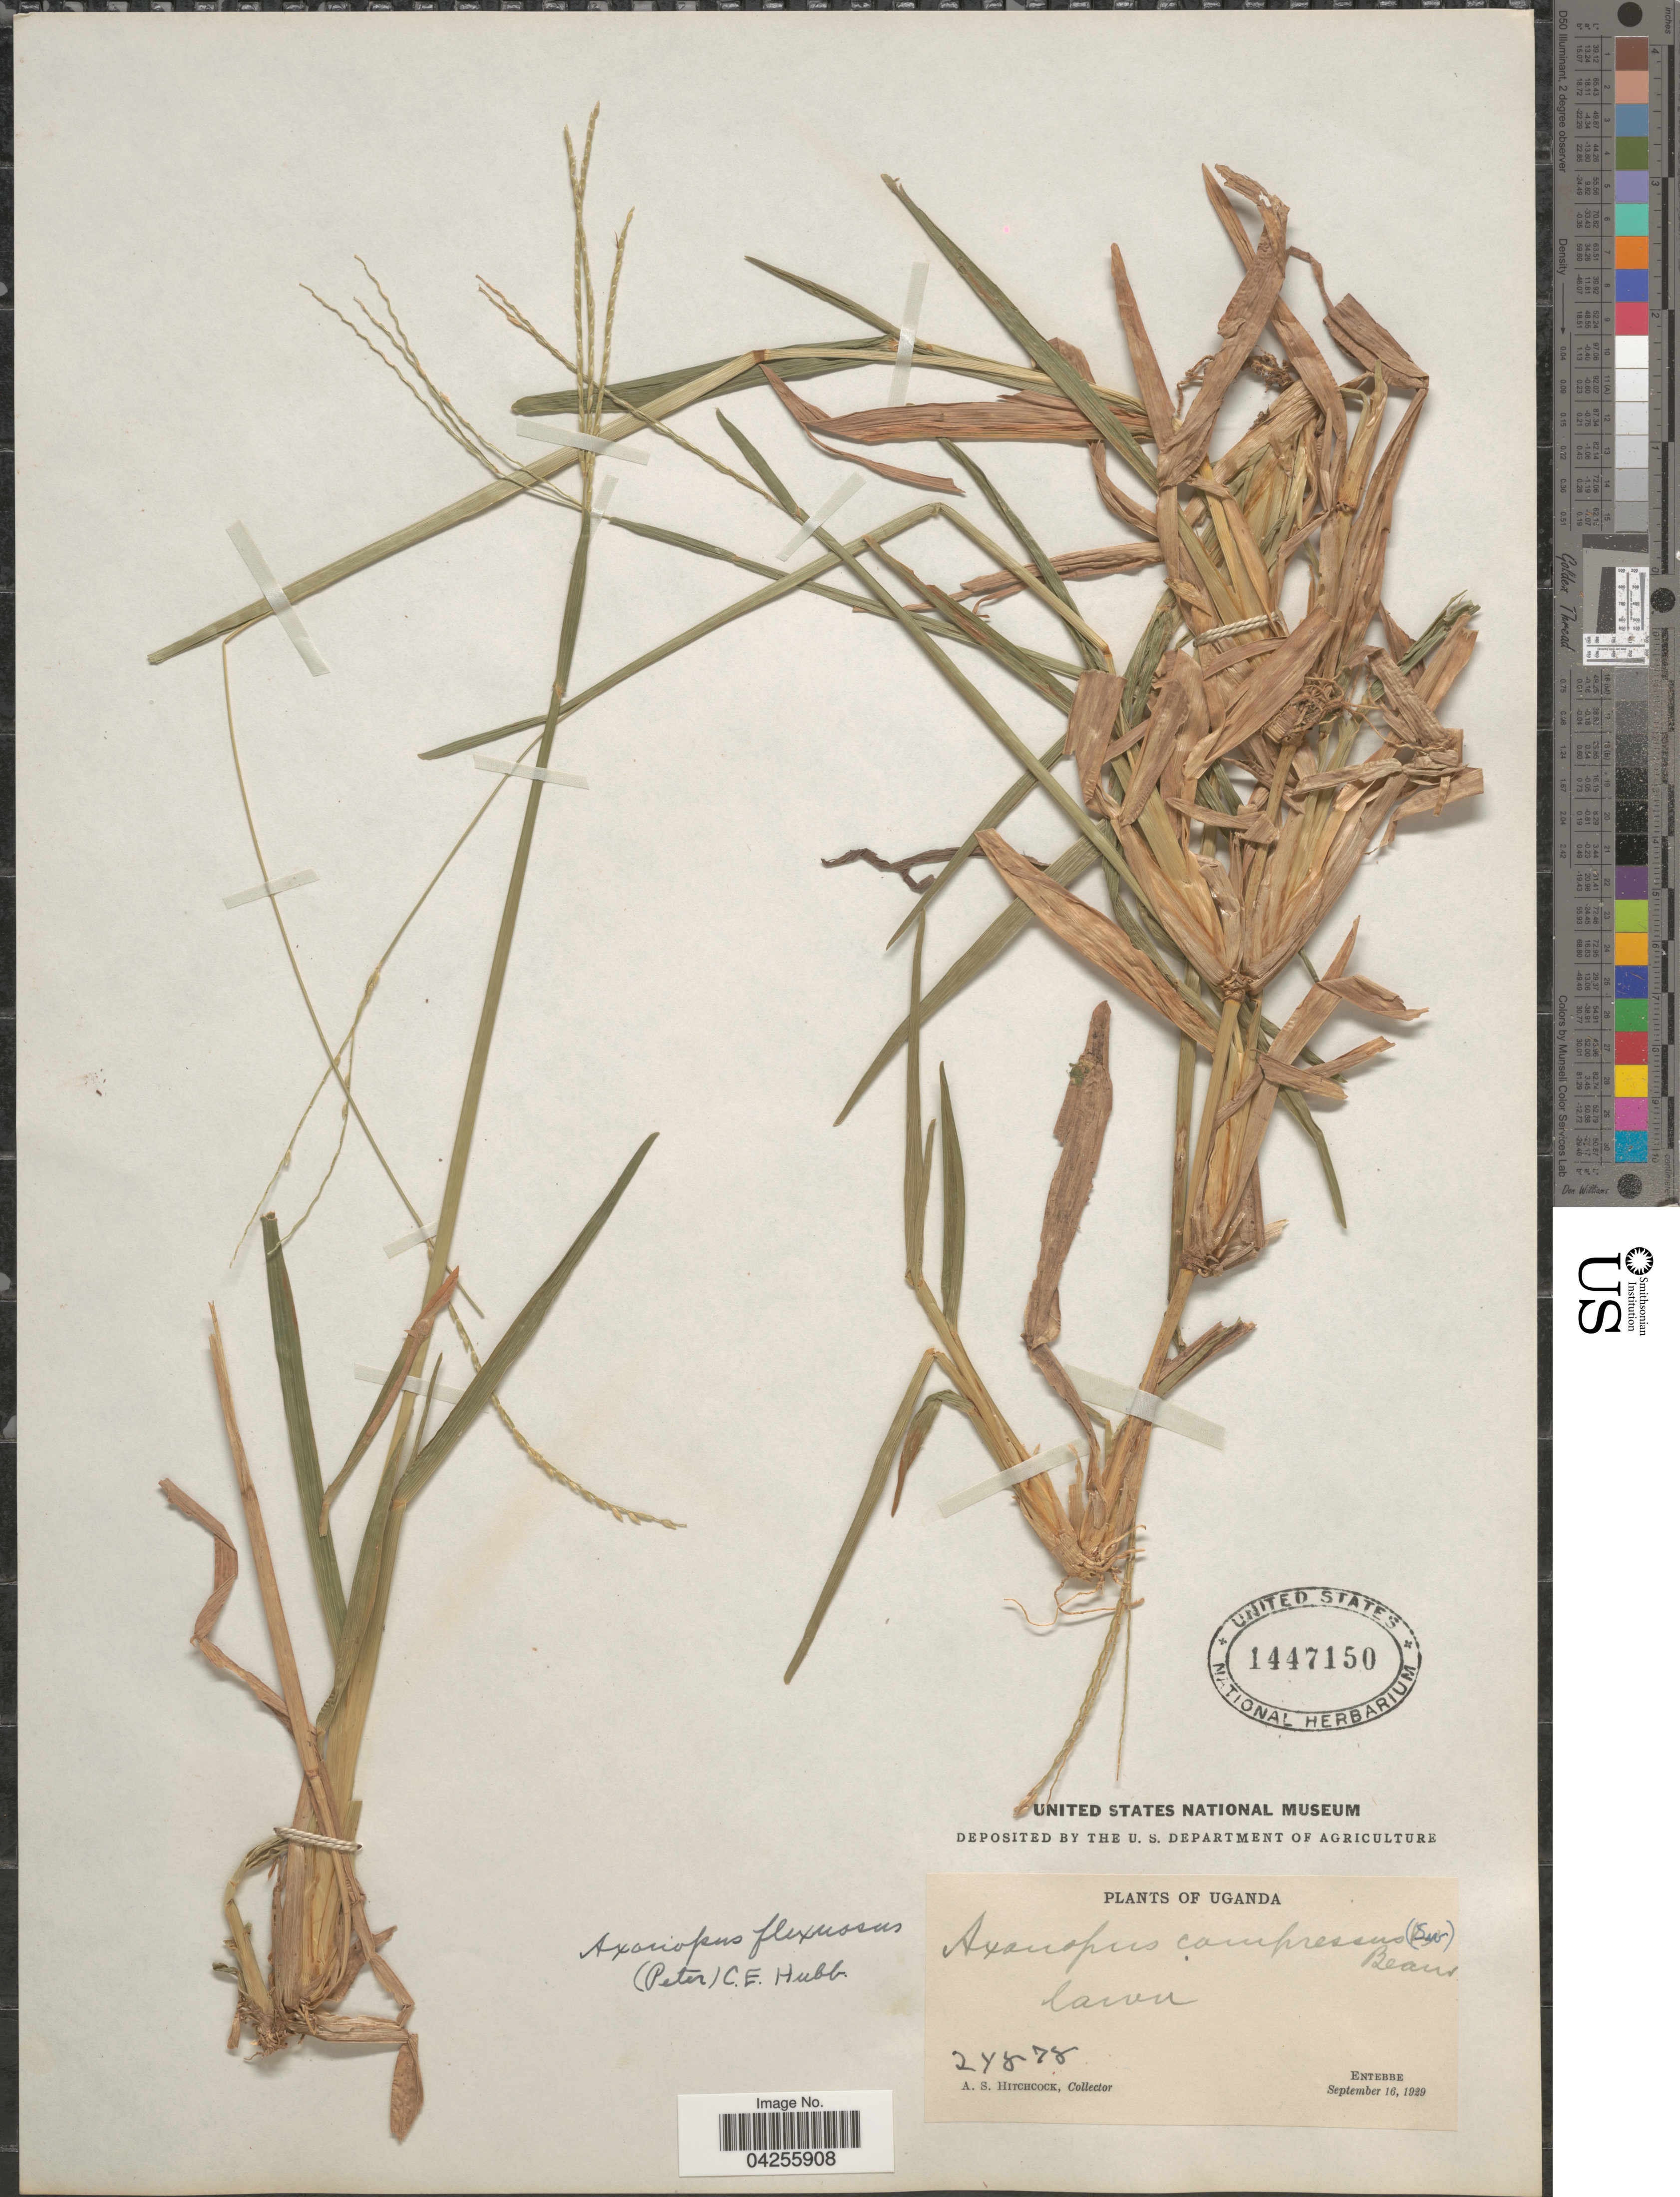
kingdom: Plantae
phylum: Tracheophyta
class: Liliopsida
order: Poales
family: Poaceae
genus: Axonopus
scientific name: Axonopus flexuosus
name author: (Peter) C. E. Hubb.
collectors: A. S. Hitchcock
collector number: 24878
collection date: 1929-09-16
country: Uganda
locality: Entebbe.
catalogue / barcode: US 1447150